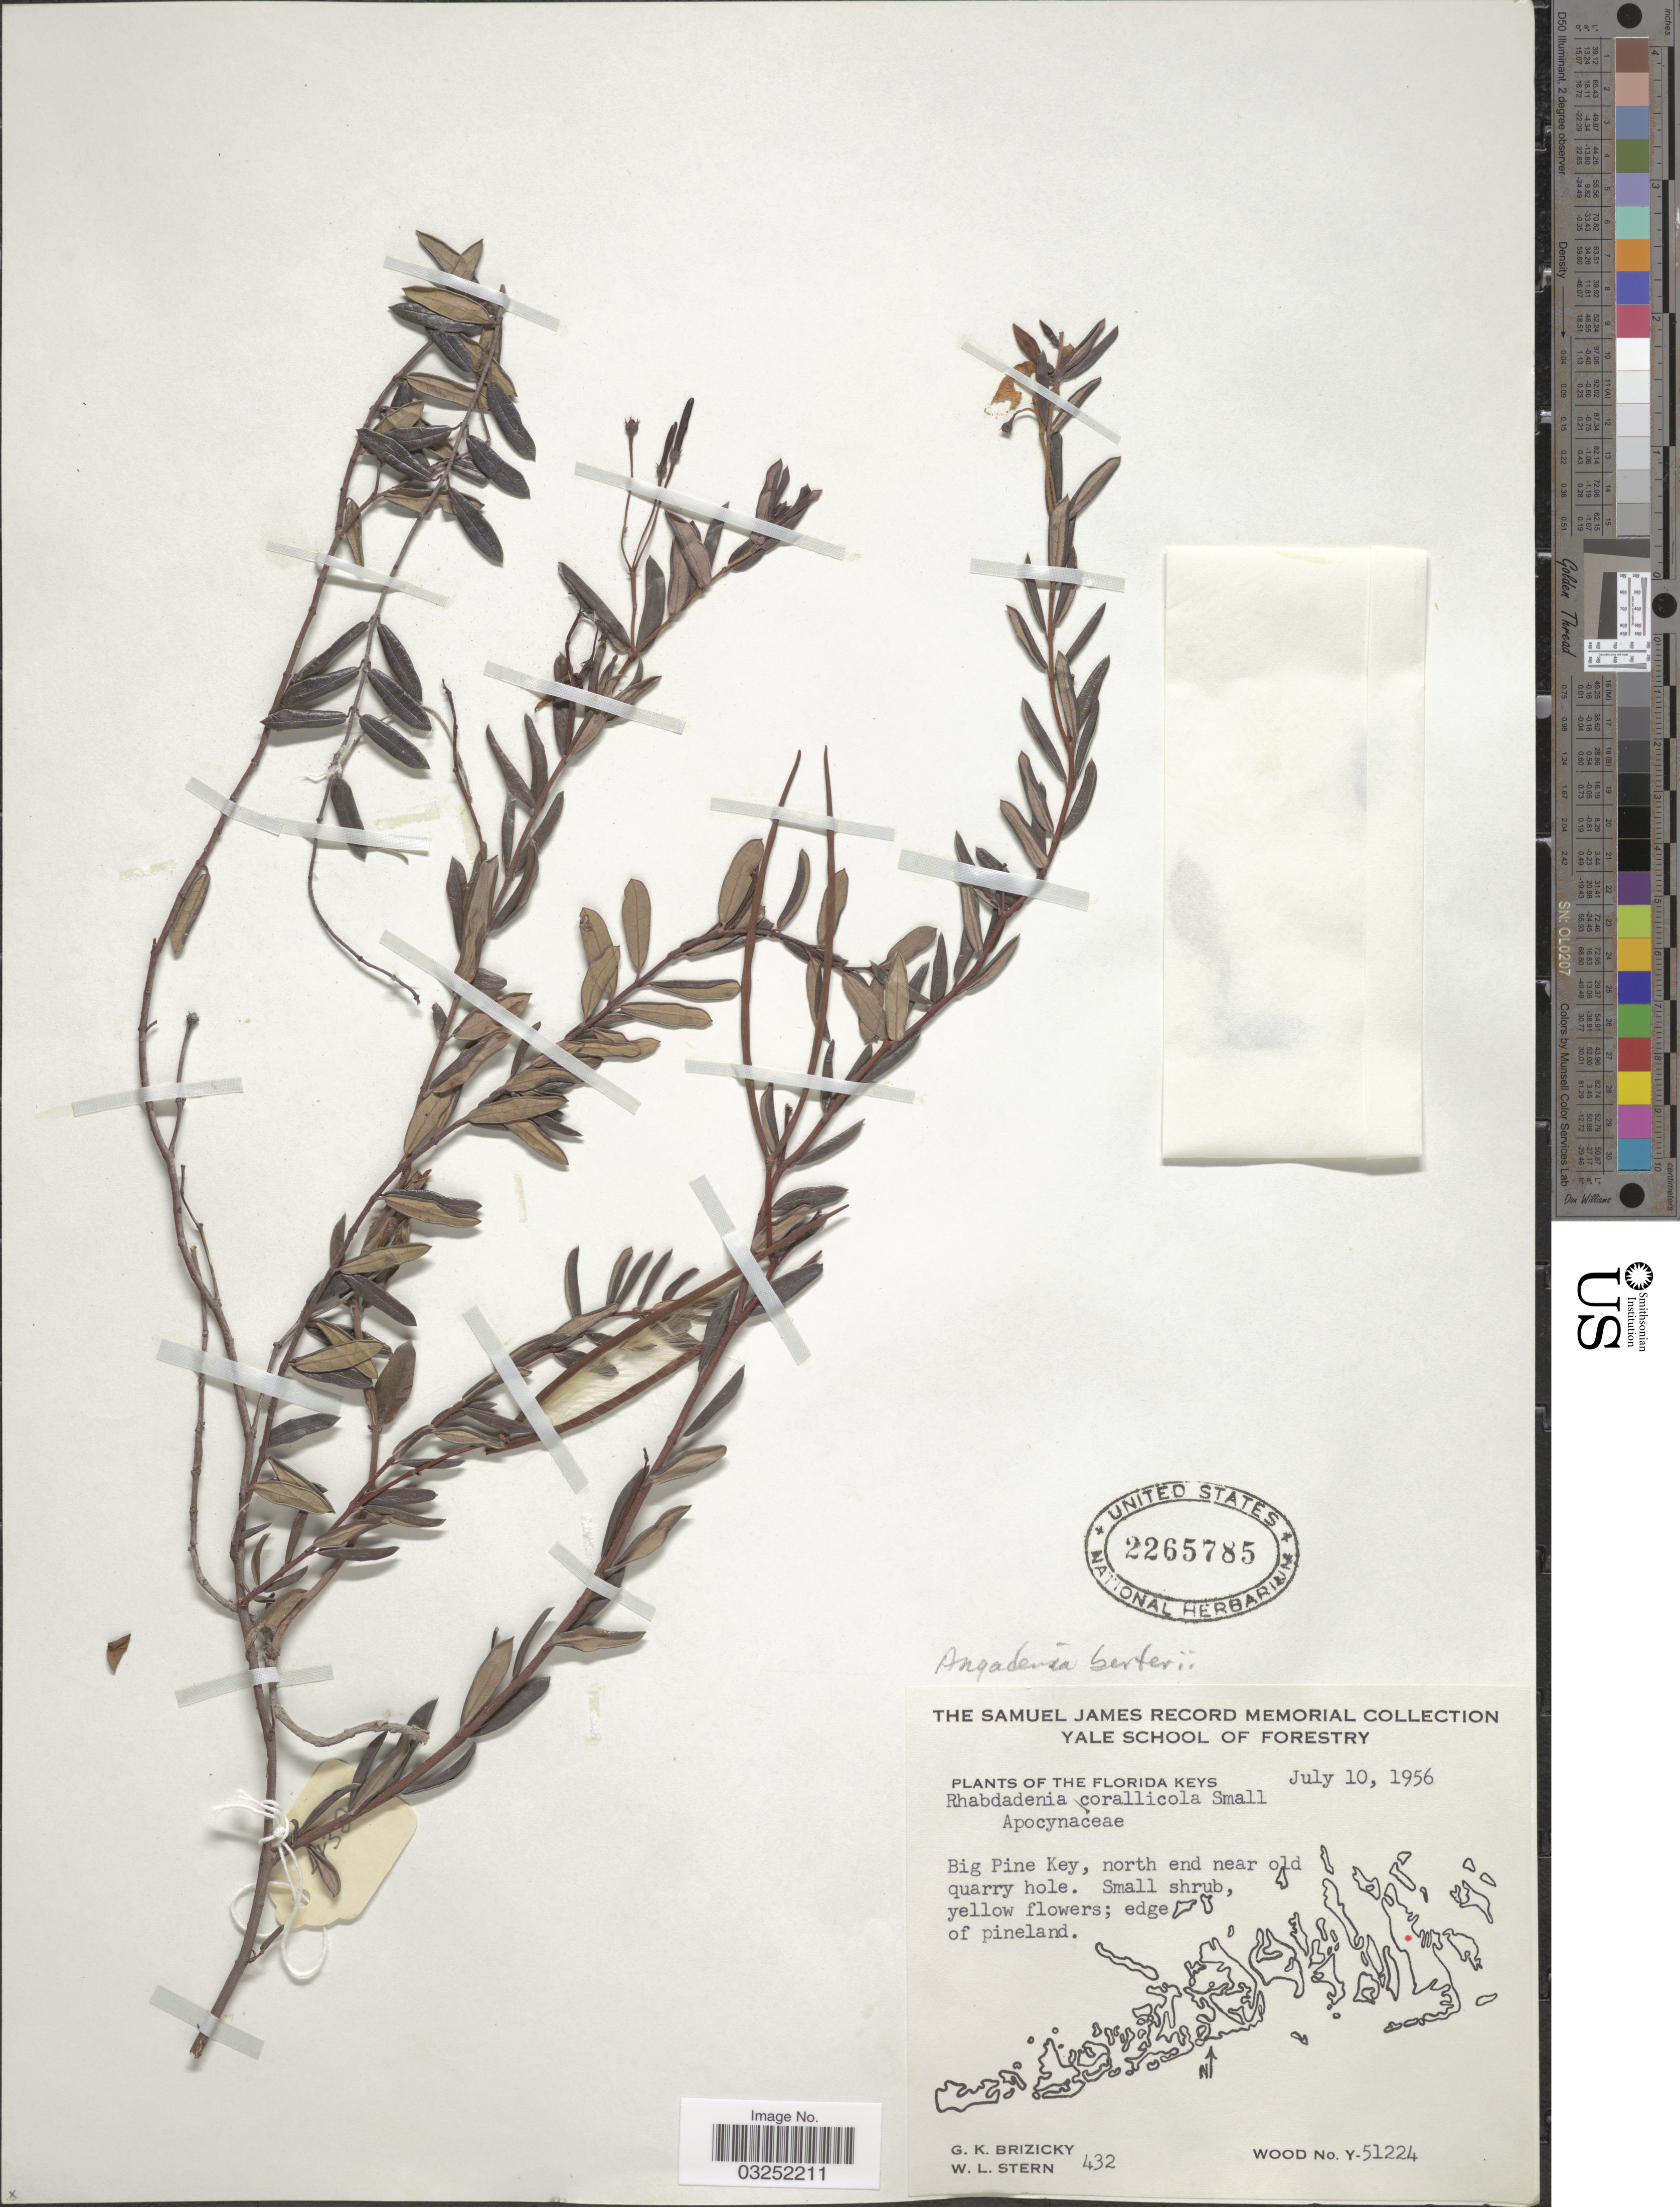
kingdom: Plantae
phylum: Tracheophyta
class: Magnoliopsida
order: Gentianales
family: Apocynaceae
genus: Angadenia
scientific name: Angadenia berteroi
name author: (A. DC.) Miers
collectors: G. K. Brizicky & W. L. Stern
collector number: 432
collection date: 1956-07-10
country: United States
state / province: Florida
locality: The Florida Keys, Big Pine Key, north end near old quarry hole.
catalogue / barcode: US 2265785